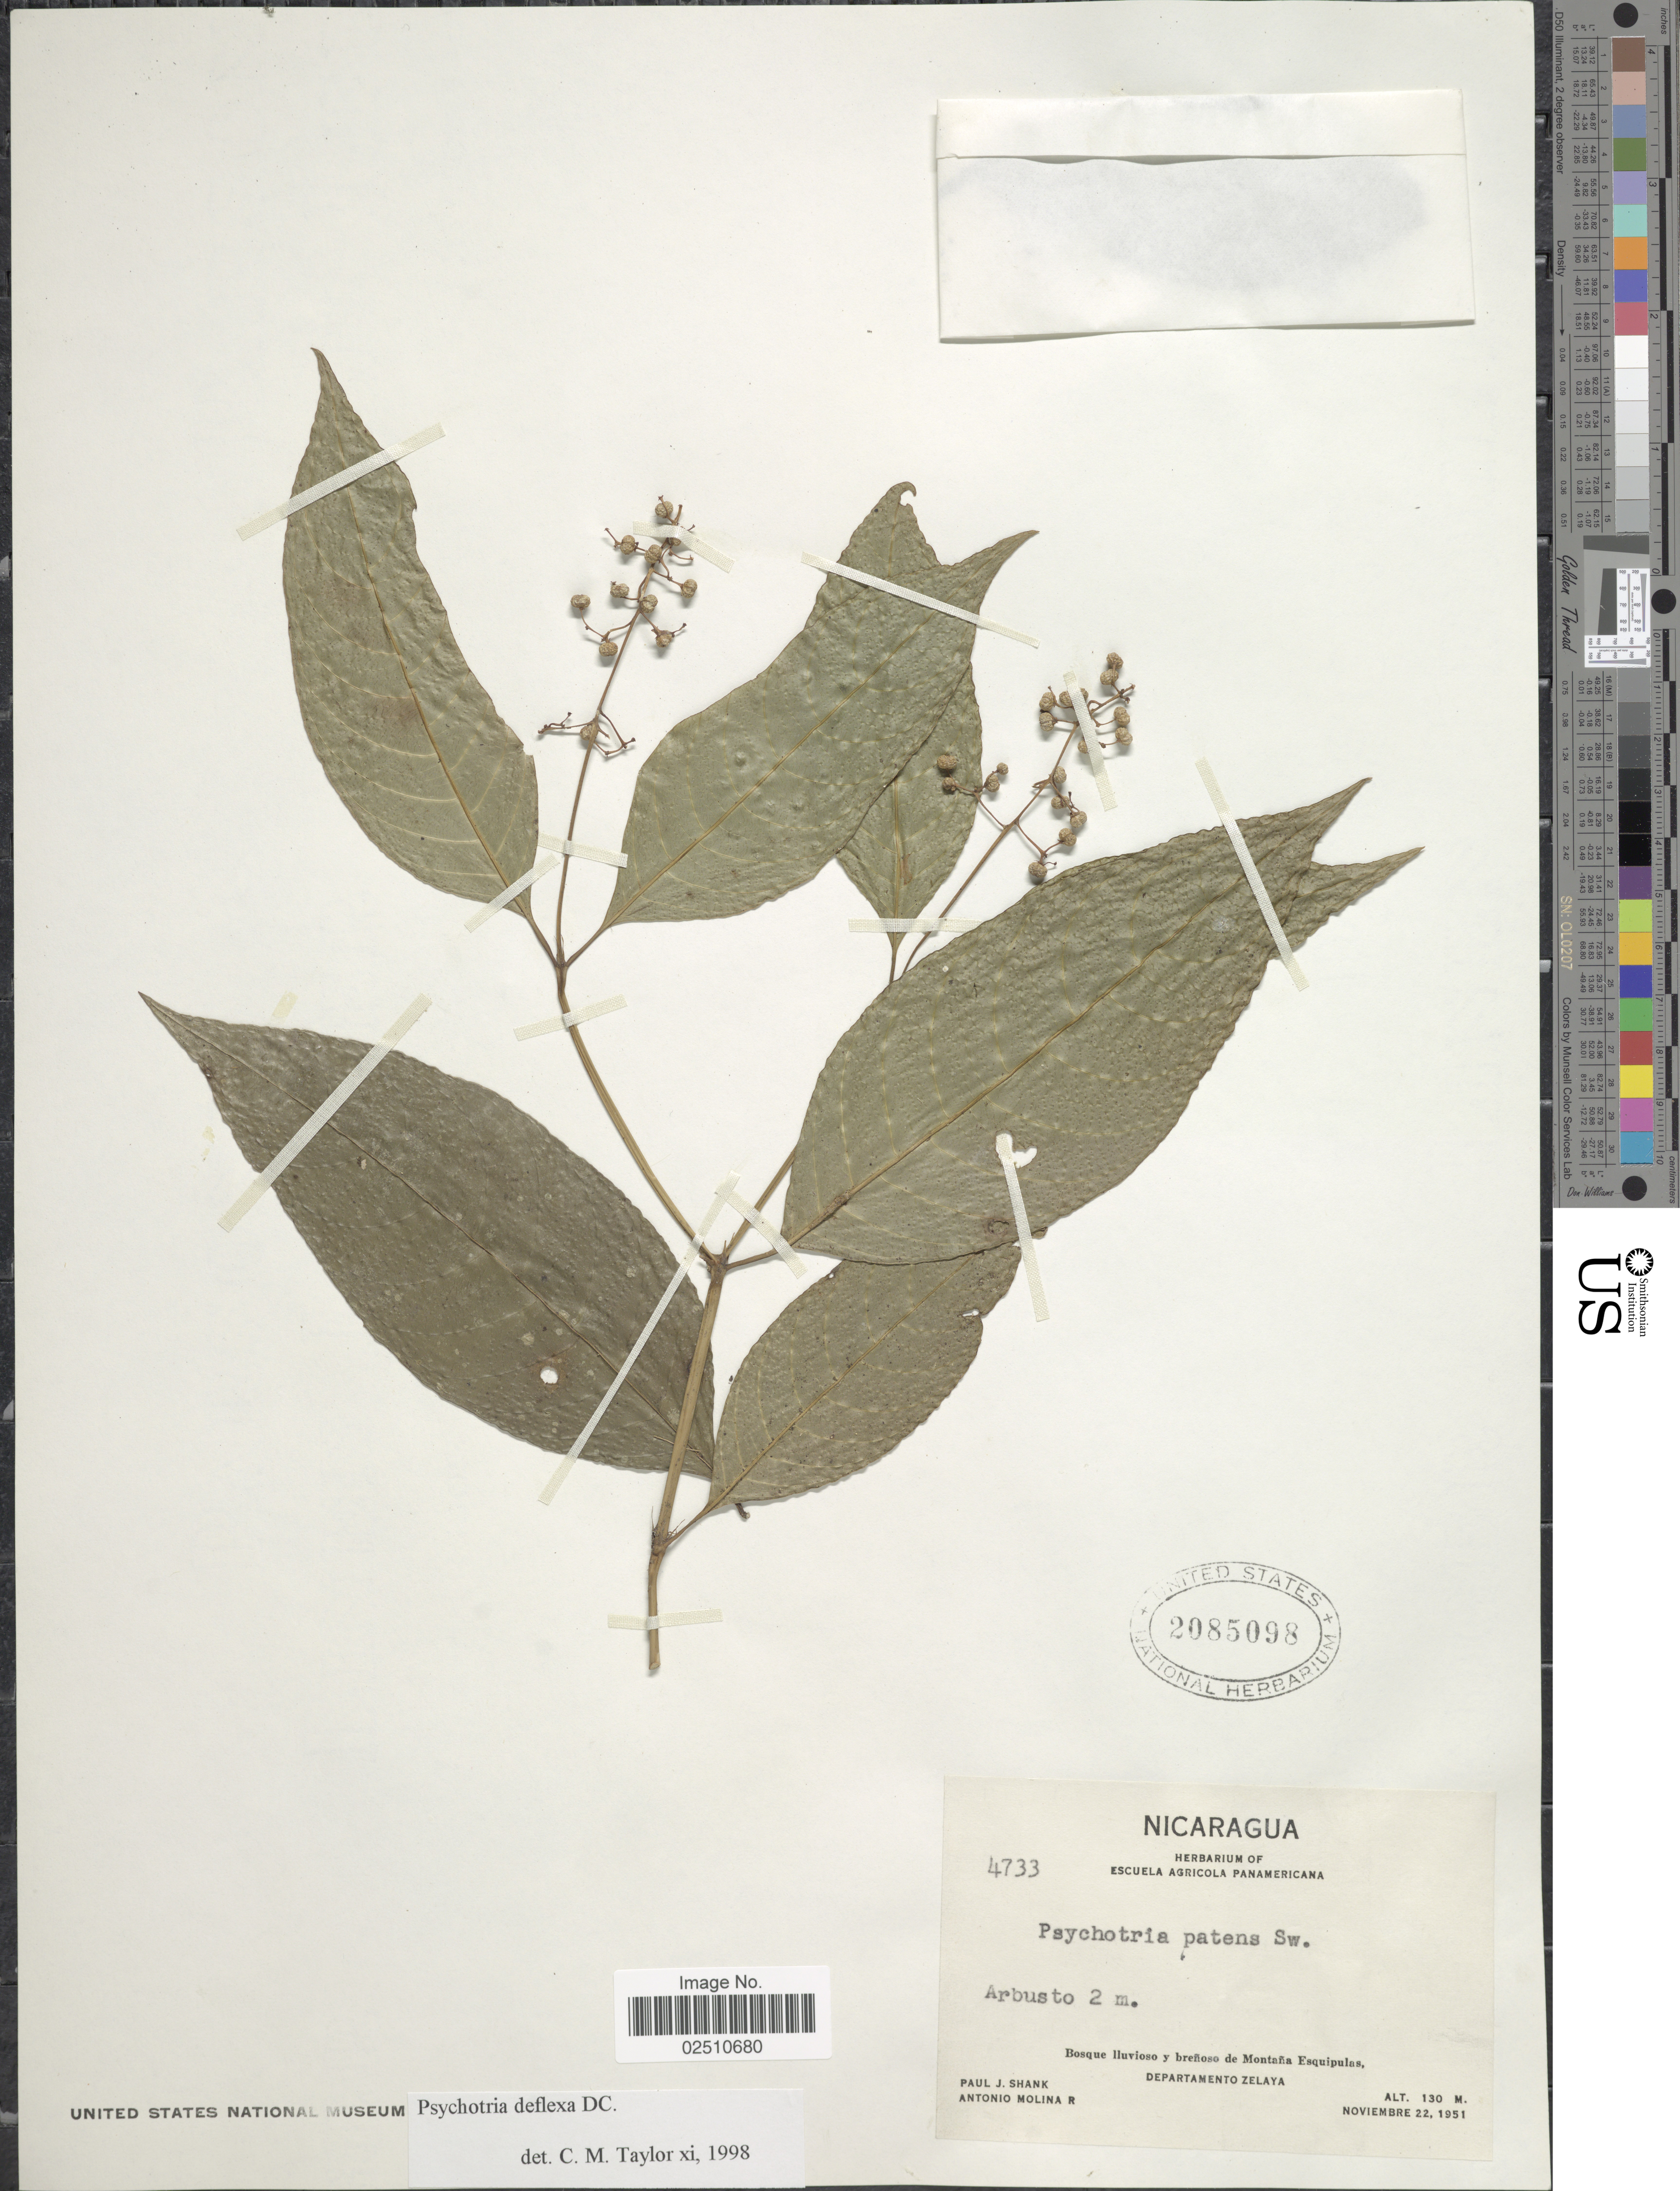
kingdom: Plantae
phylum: Tracheophyta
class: Magnoliopsida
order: Gentianales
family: Rubiaceae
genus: Psychotria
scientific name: Psychotria deflexa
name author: DC.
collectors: P. J. Shank & A. Molina R.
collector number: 4733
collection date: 1951-11-22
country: Nicaragua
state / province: Atlantico Norte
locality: Montana Esquipulas, Departamento Zelaya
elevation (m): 130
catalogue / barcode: US 2085098